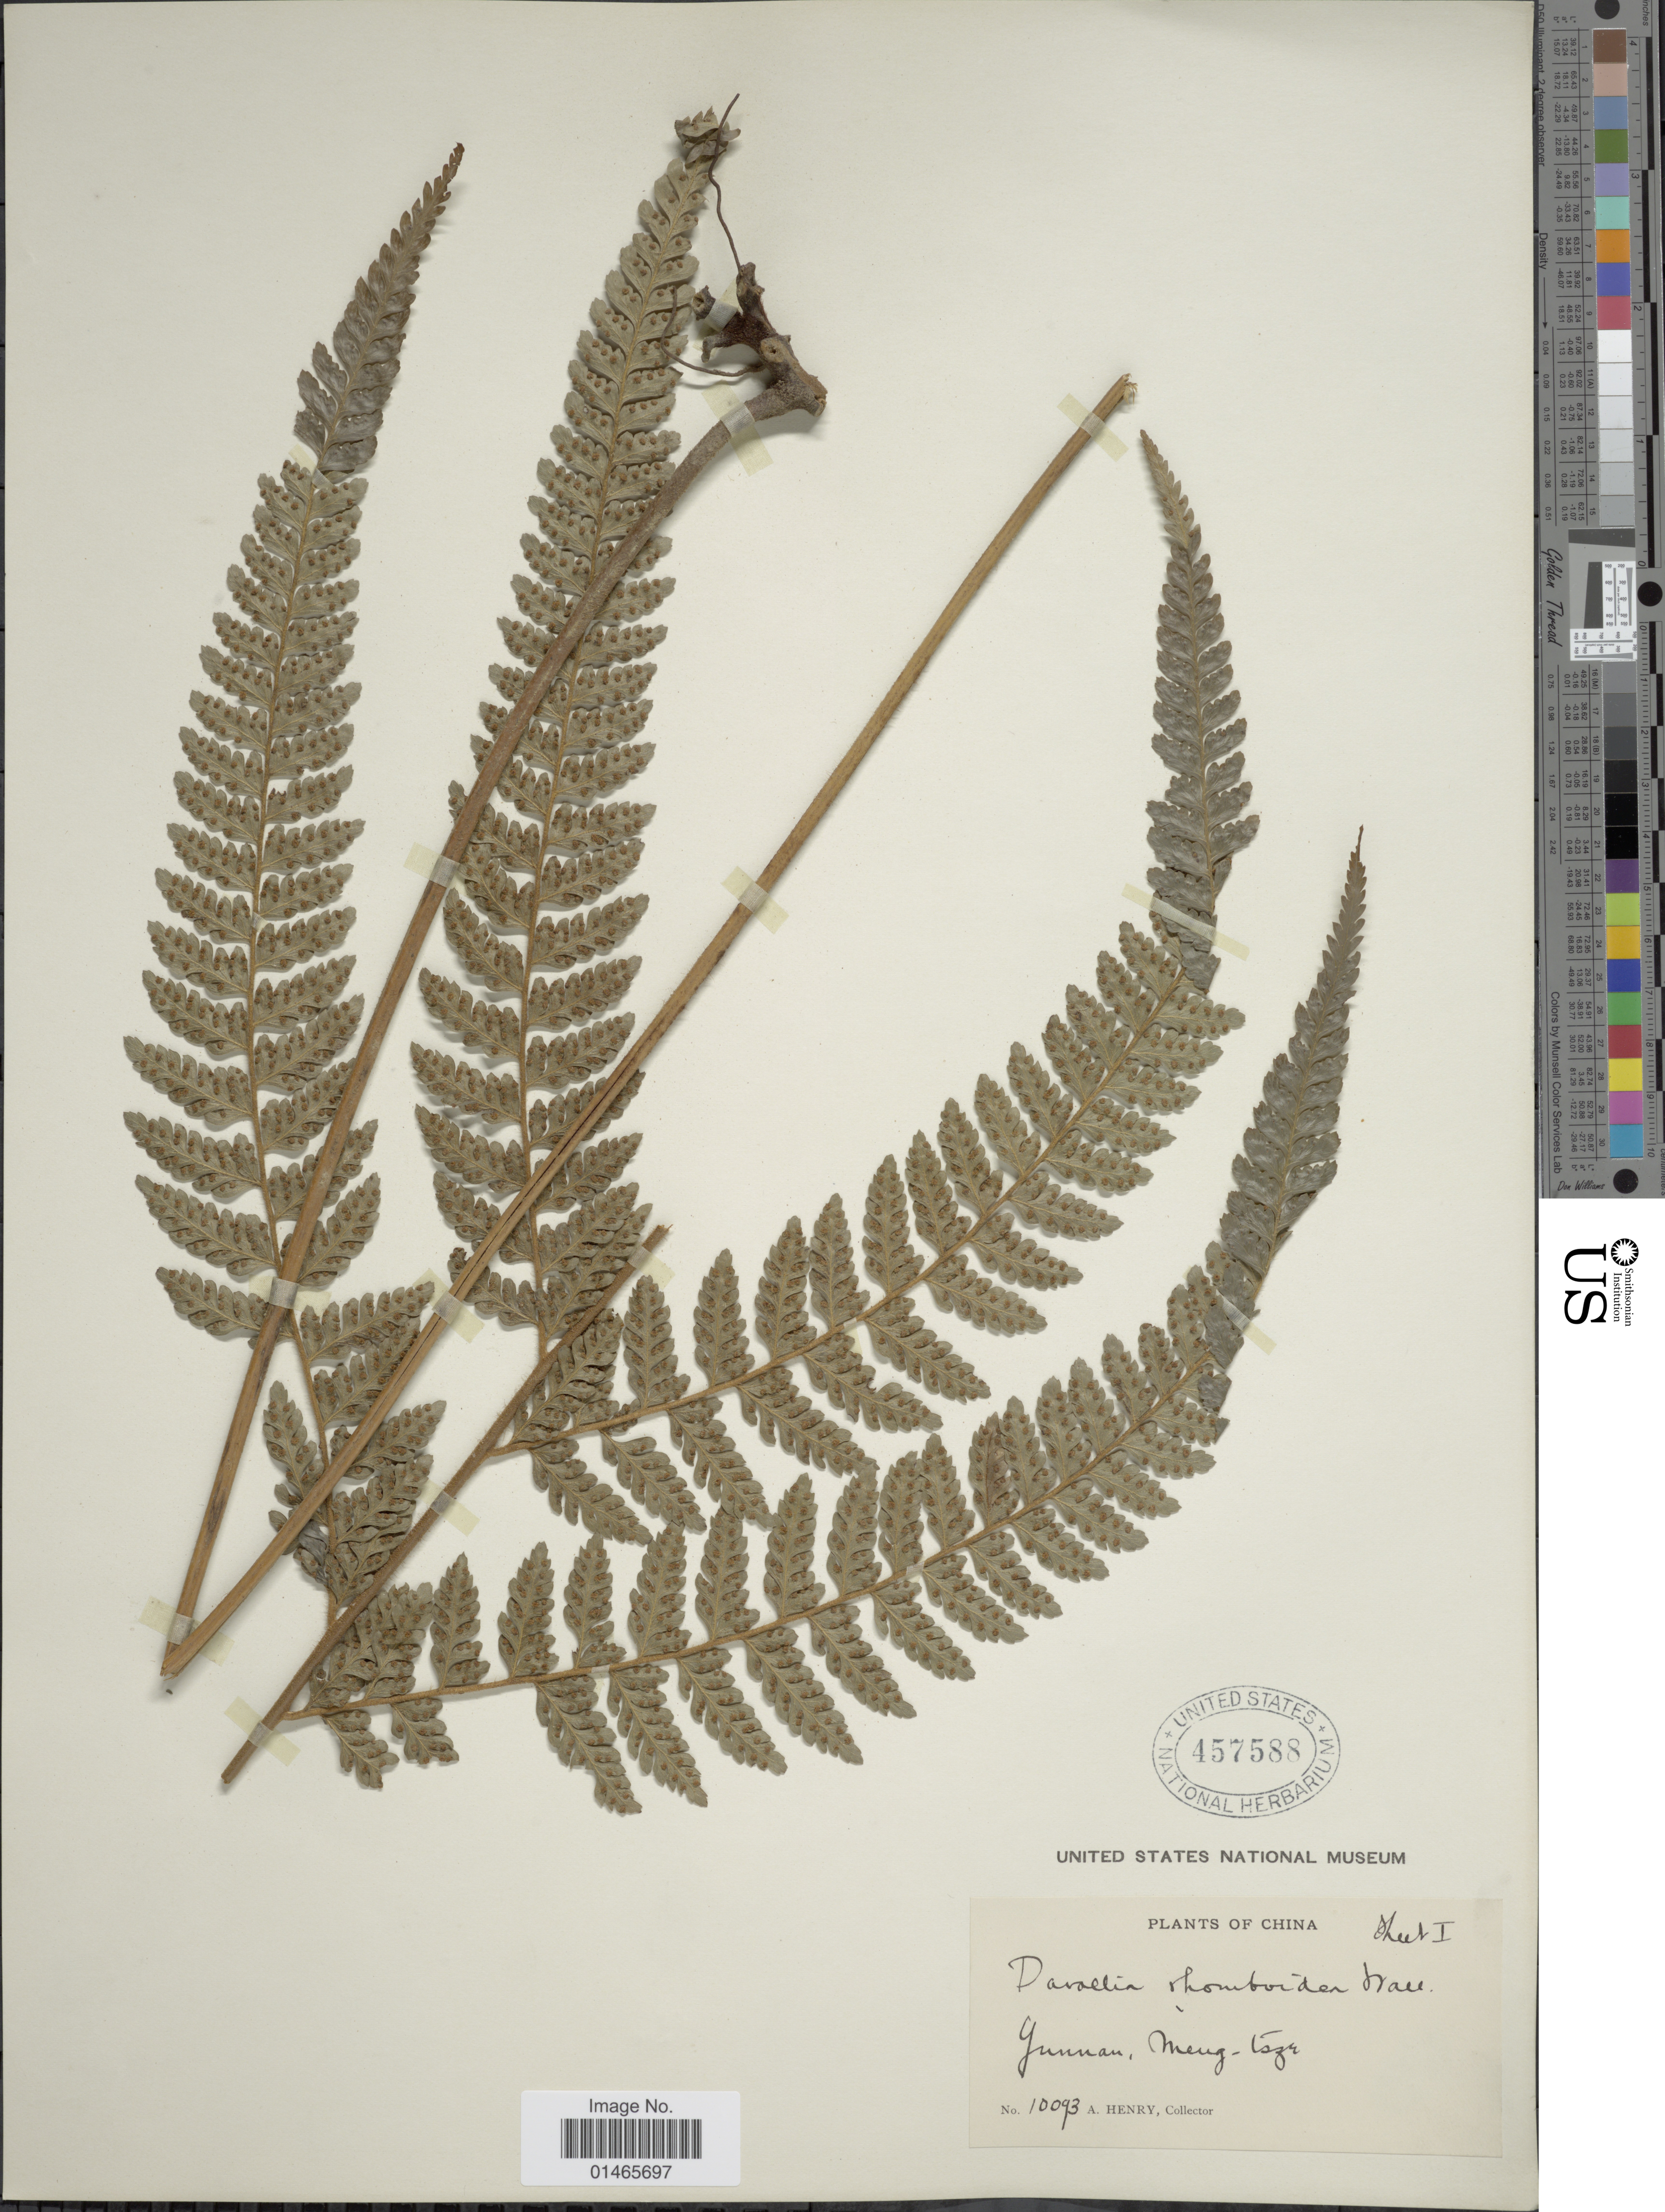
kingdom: Plantae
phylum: Tracheophyta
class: Polypodiopsida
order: Polypodiales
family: Dennstaedtiaceae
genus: Microlepia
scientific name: Microlepia rhomboidea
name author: (Wall. ex Kunze) Prantl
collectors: A. Henry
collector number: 10093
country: China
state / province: Yunnan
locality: Meng-tze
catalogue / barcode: US 457588